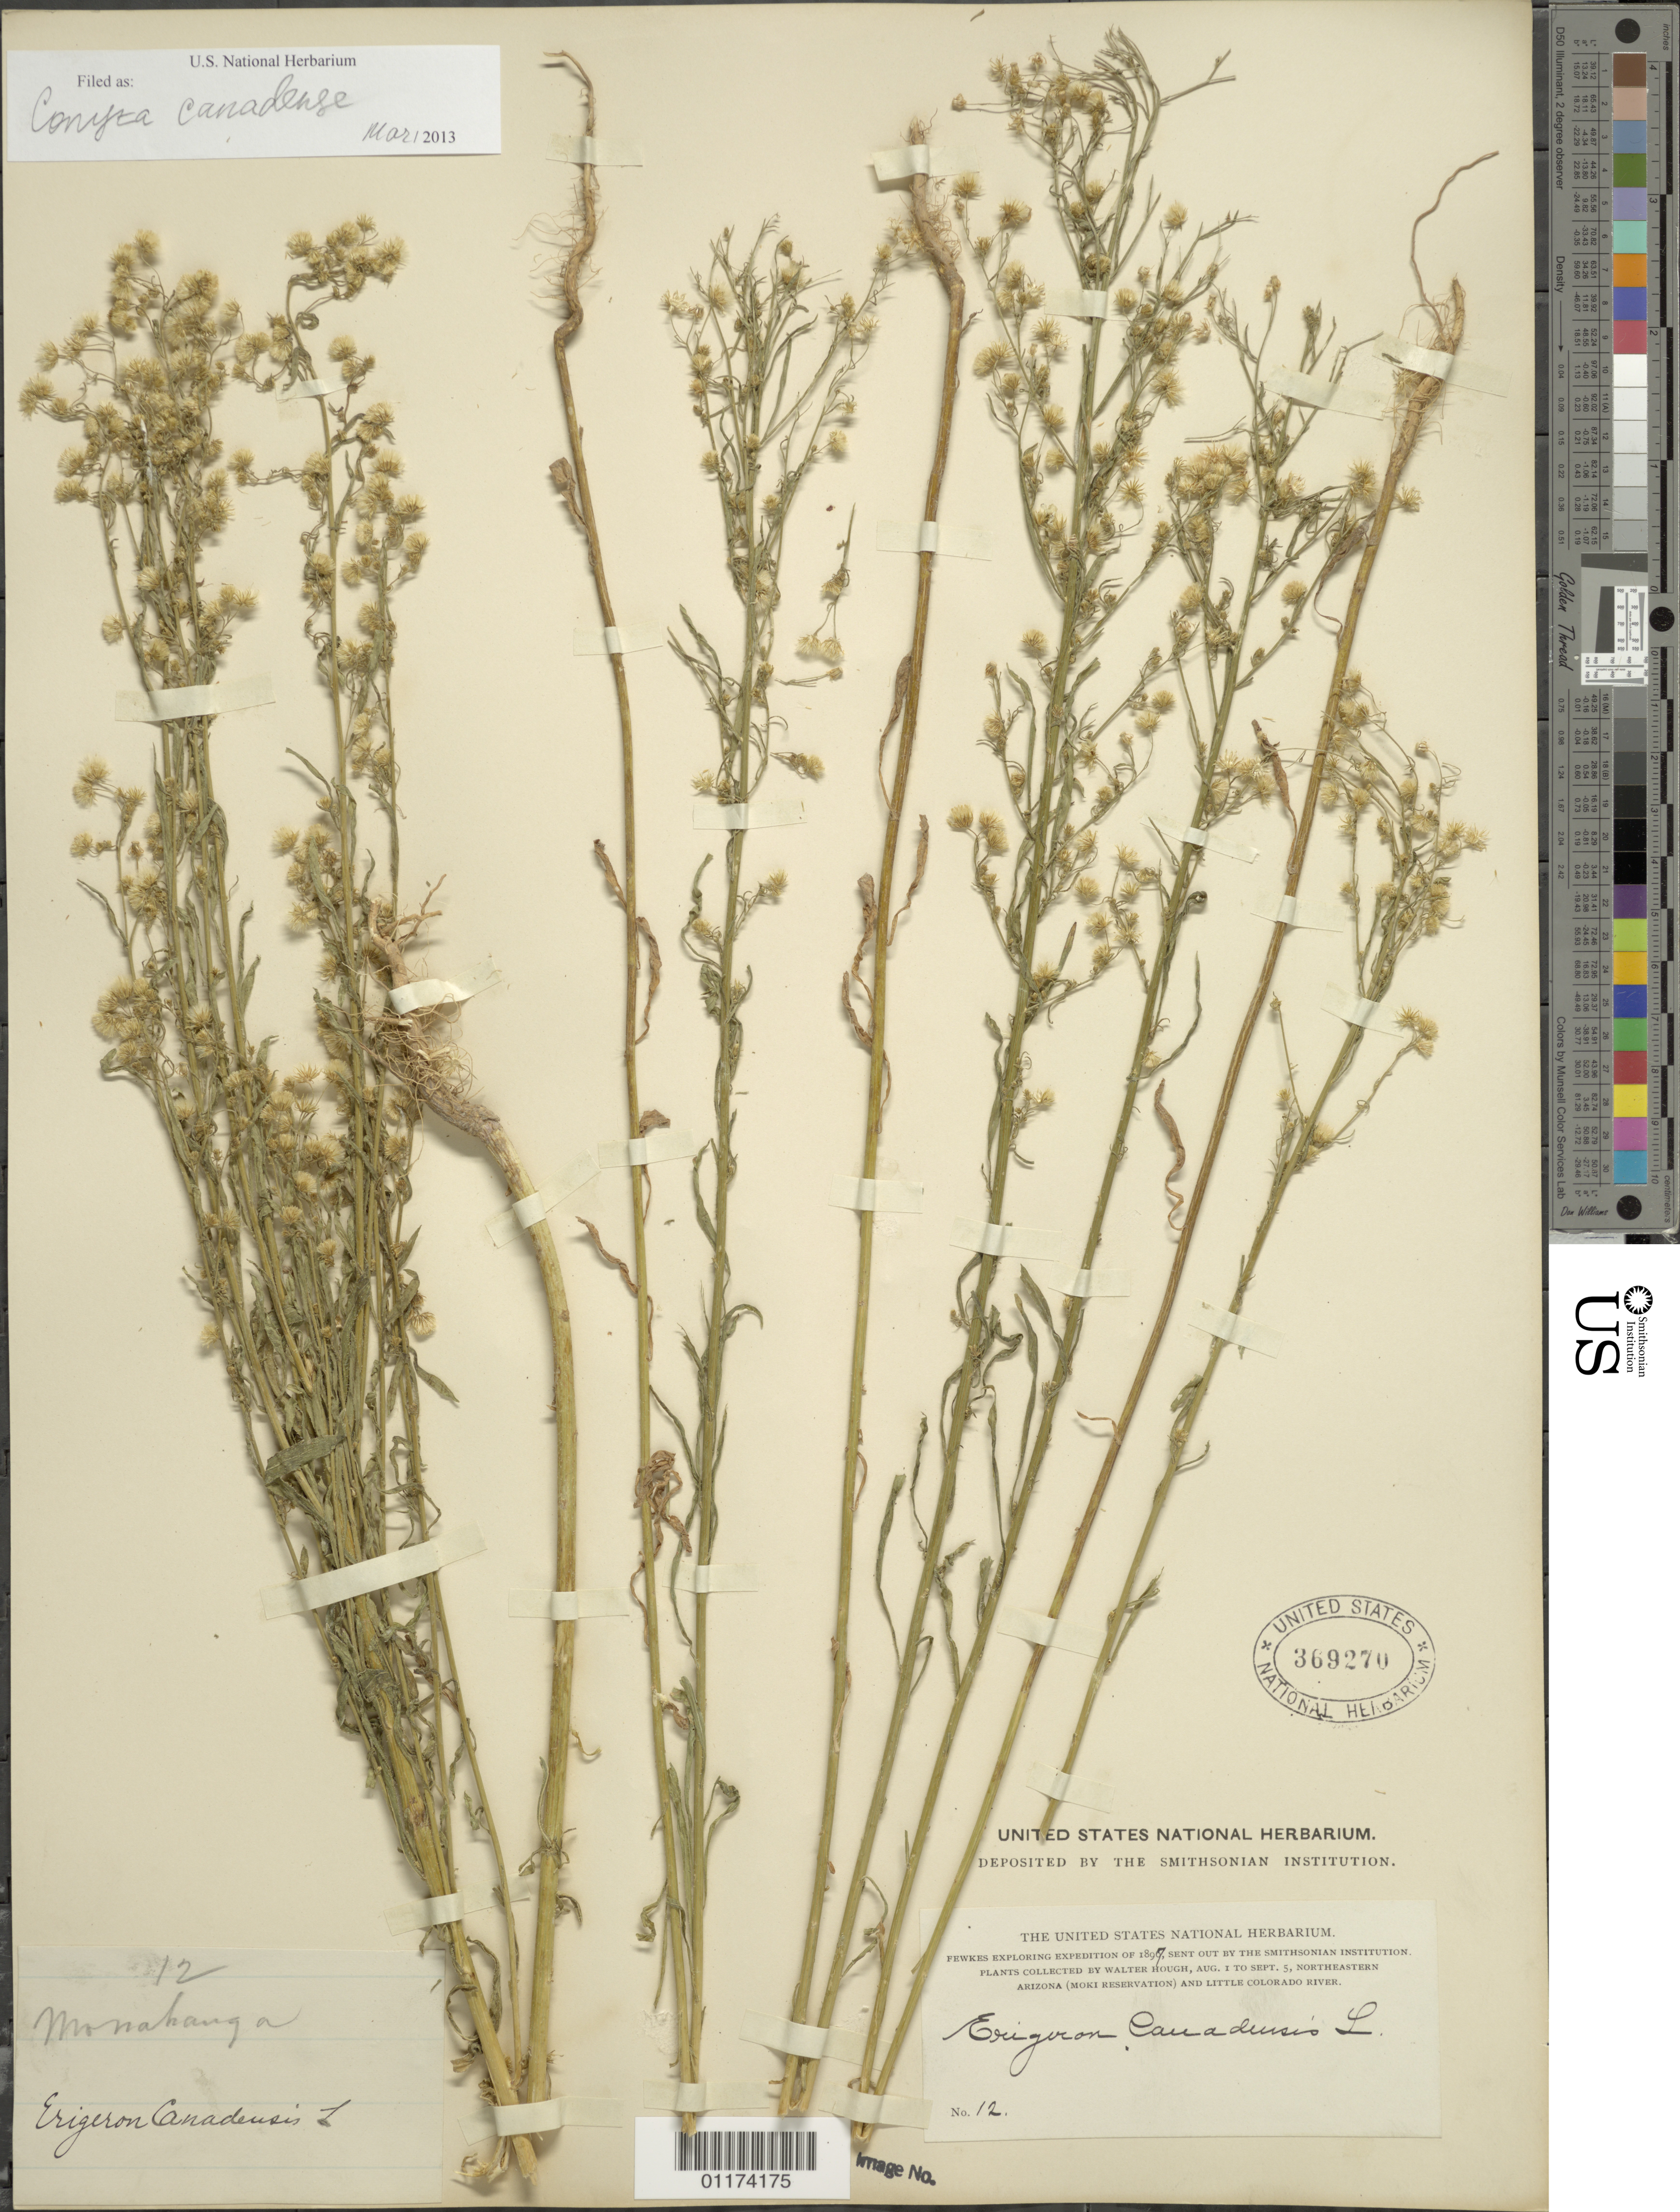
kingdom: Plantae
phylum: Tracheophyta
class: Magnoliopsida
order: Asterales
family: Asteraceae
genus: Conyza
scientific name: Conyza canadensis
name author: (L.) Cronq.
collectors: W. Hough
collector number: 12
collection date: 1897-08-01/1897-09-05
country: United States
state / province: Arizona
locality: Northeastern Arizona (Moki Reservation) and Little Colorado River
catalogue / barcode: US 369270